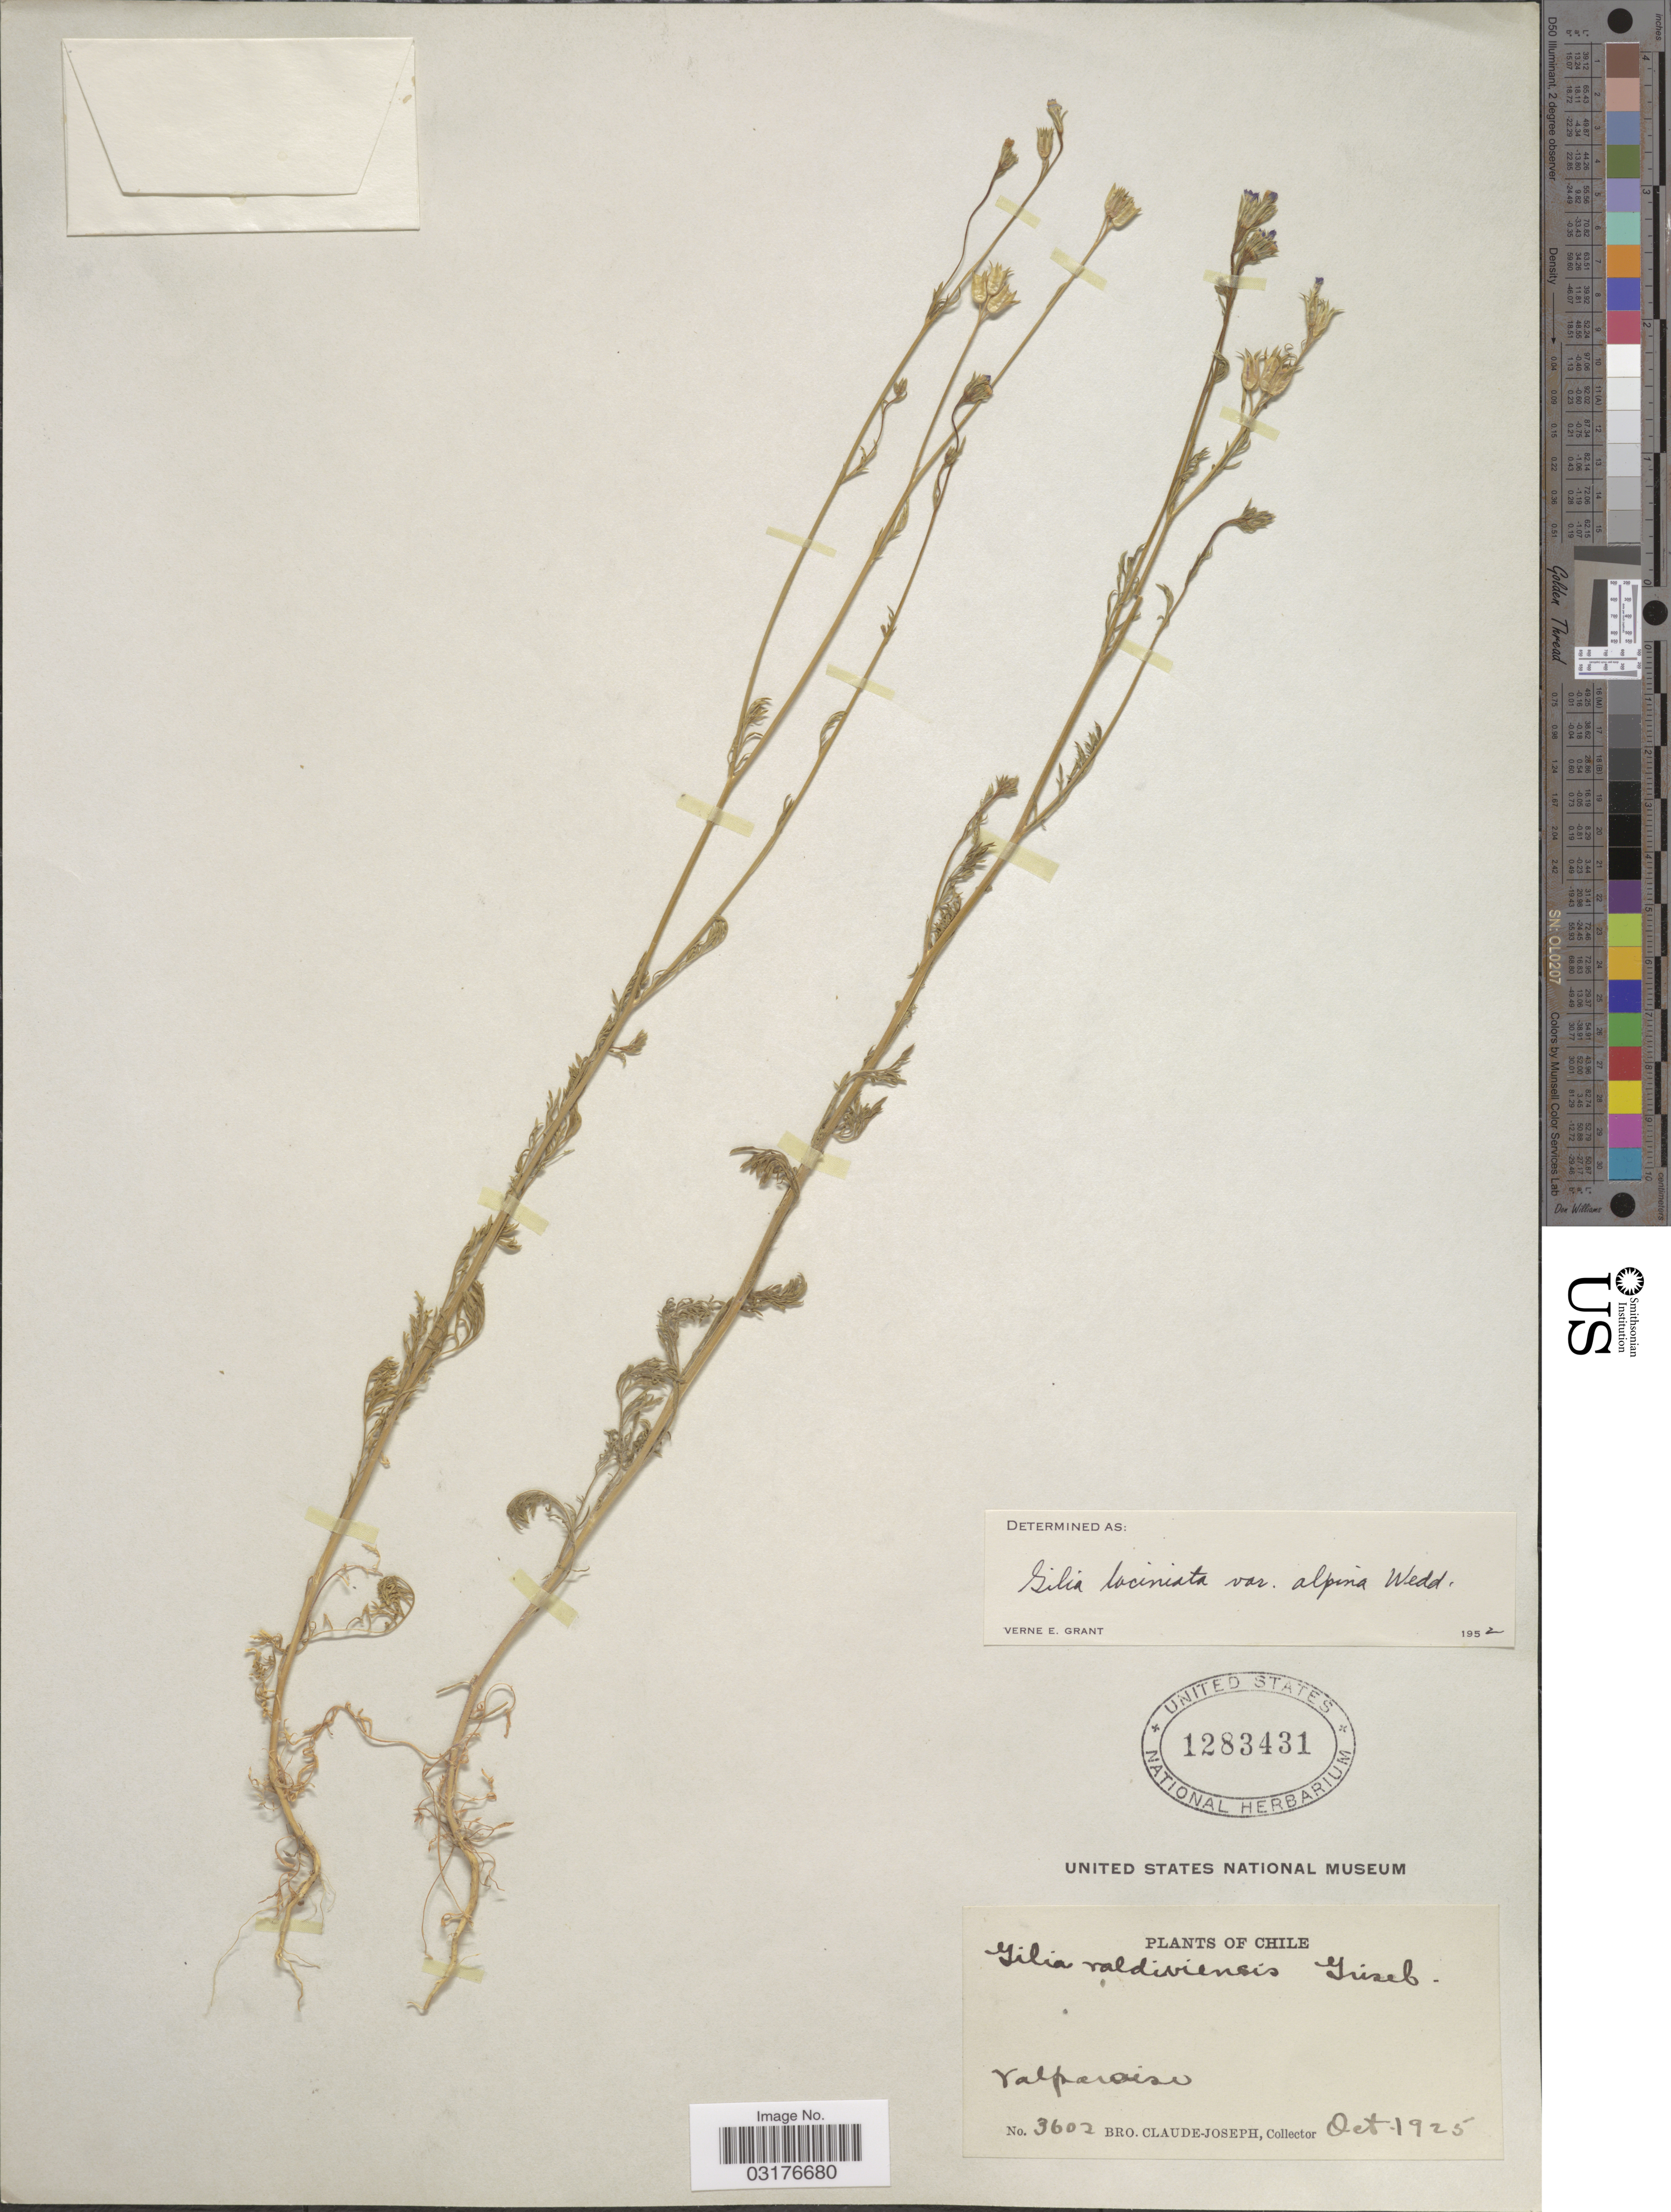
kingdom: Plantae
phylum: Tracheophyta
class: Magnoliopsida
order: Ericales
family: Polemoniaceae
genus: Gilia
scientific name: Gilia laciniata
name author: Ruiz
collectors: Bro. Claude-Joseph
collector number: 3602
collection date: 1925-10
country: Chile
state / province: Valparaíso (V)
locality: Valparaiso.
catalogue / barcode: US 1283431